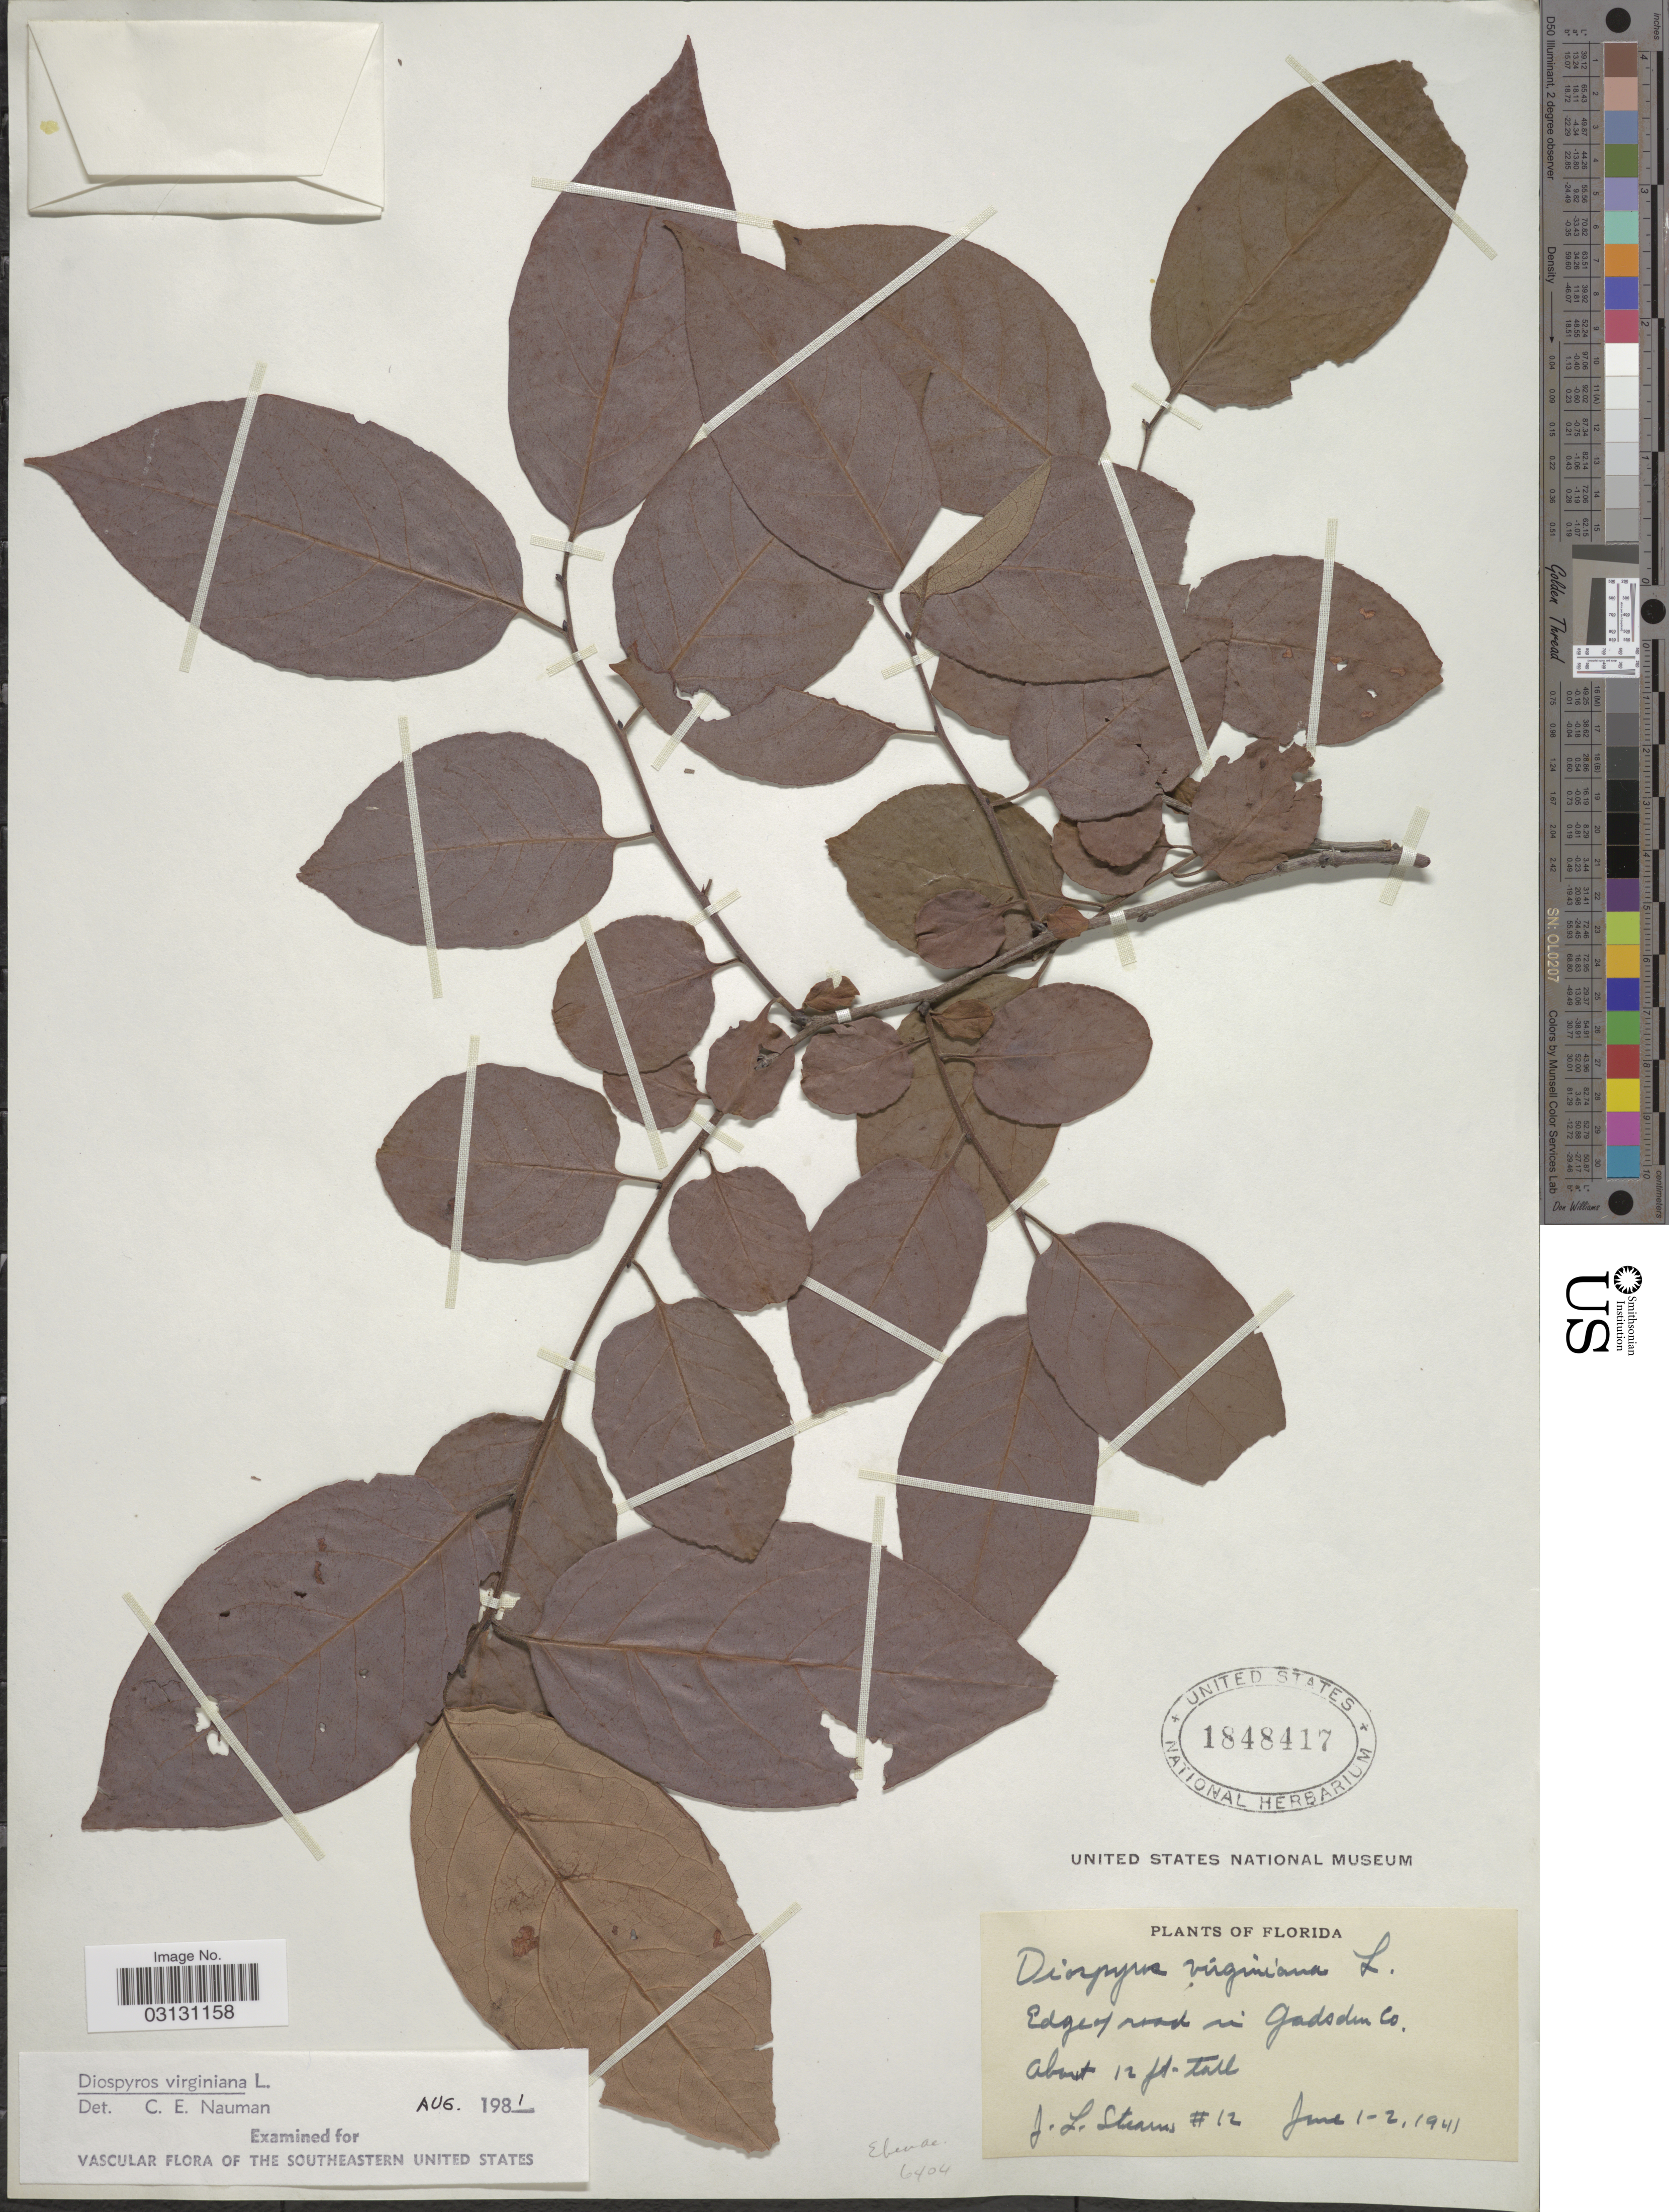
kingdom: Plantae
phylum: Tracheophyta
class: Magnoliopsida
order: Ericales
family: Ebenaceae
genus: Diospyros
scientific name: Diospyros virginiana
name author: L.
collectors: J. Stearns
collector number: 12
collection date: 1941-06-01/1941-06-02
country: United States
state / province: Florida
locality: Edge of road in Gadsden Co.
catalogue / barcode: US 1848417